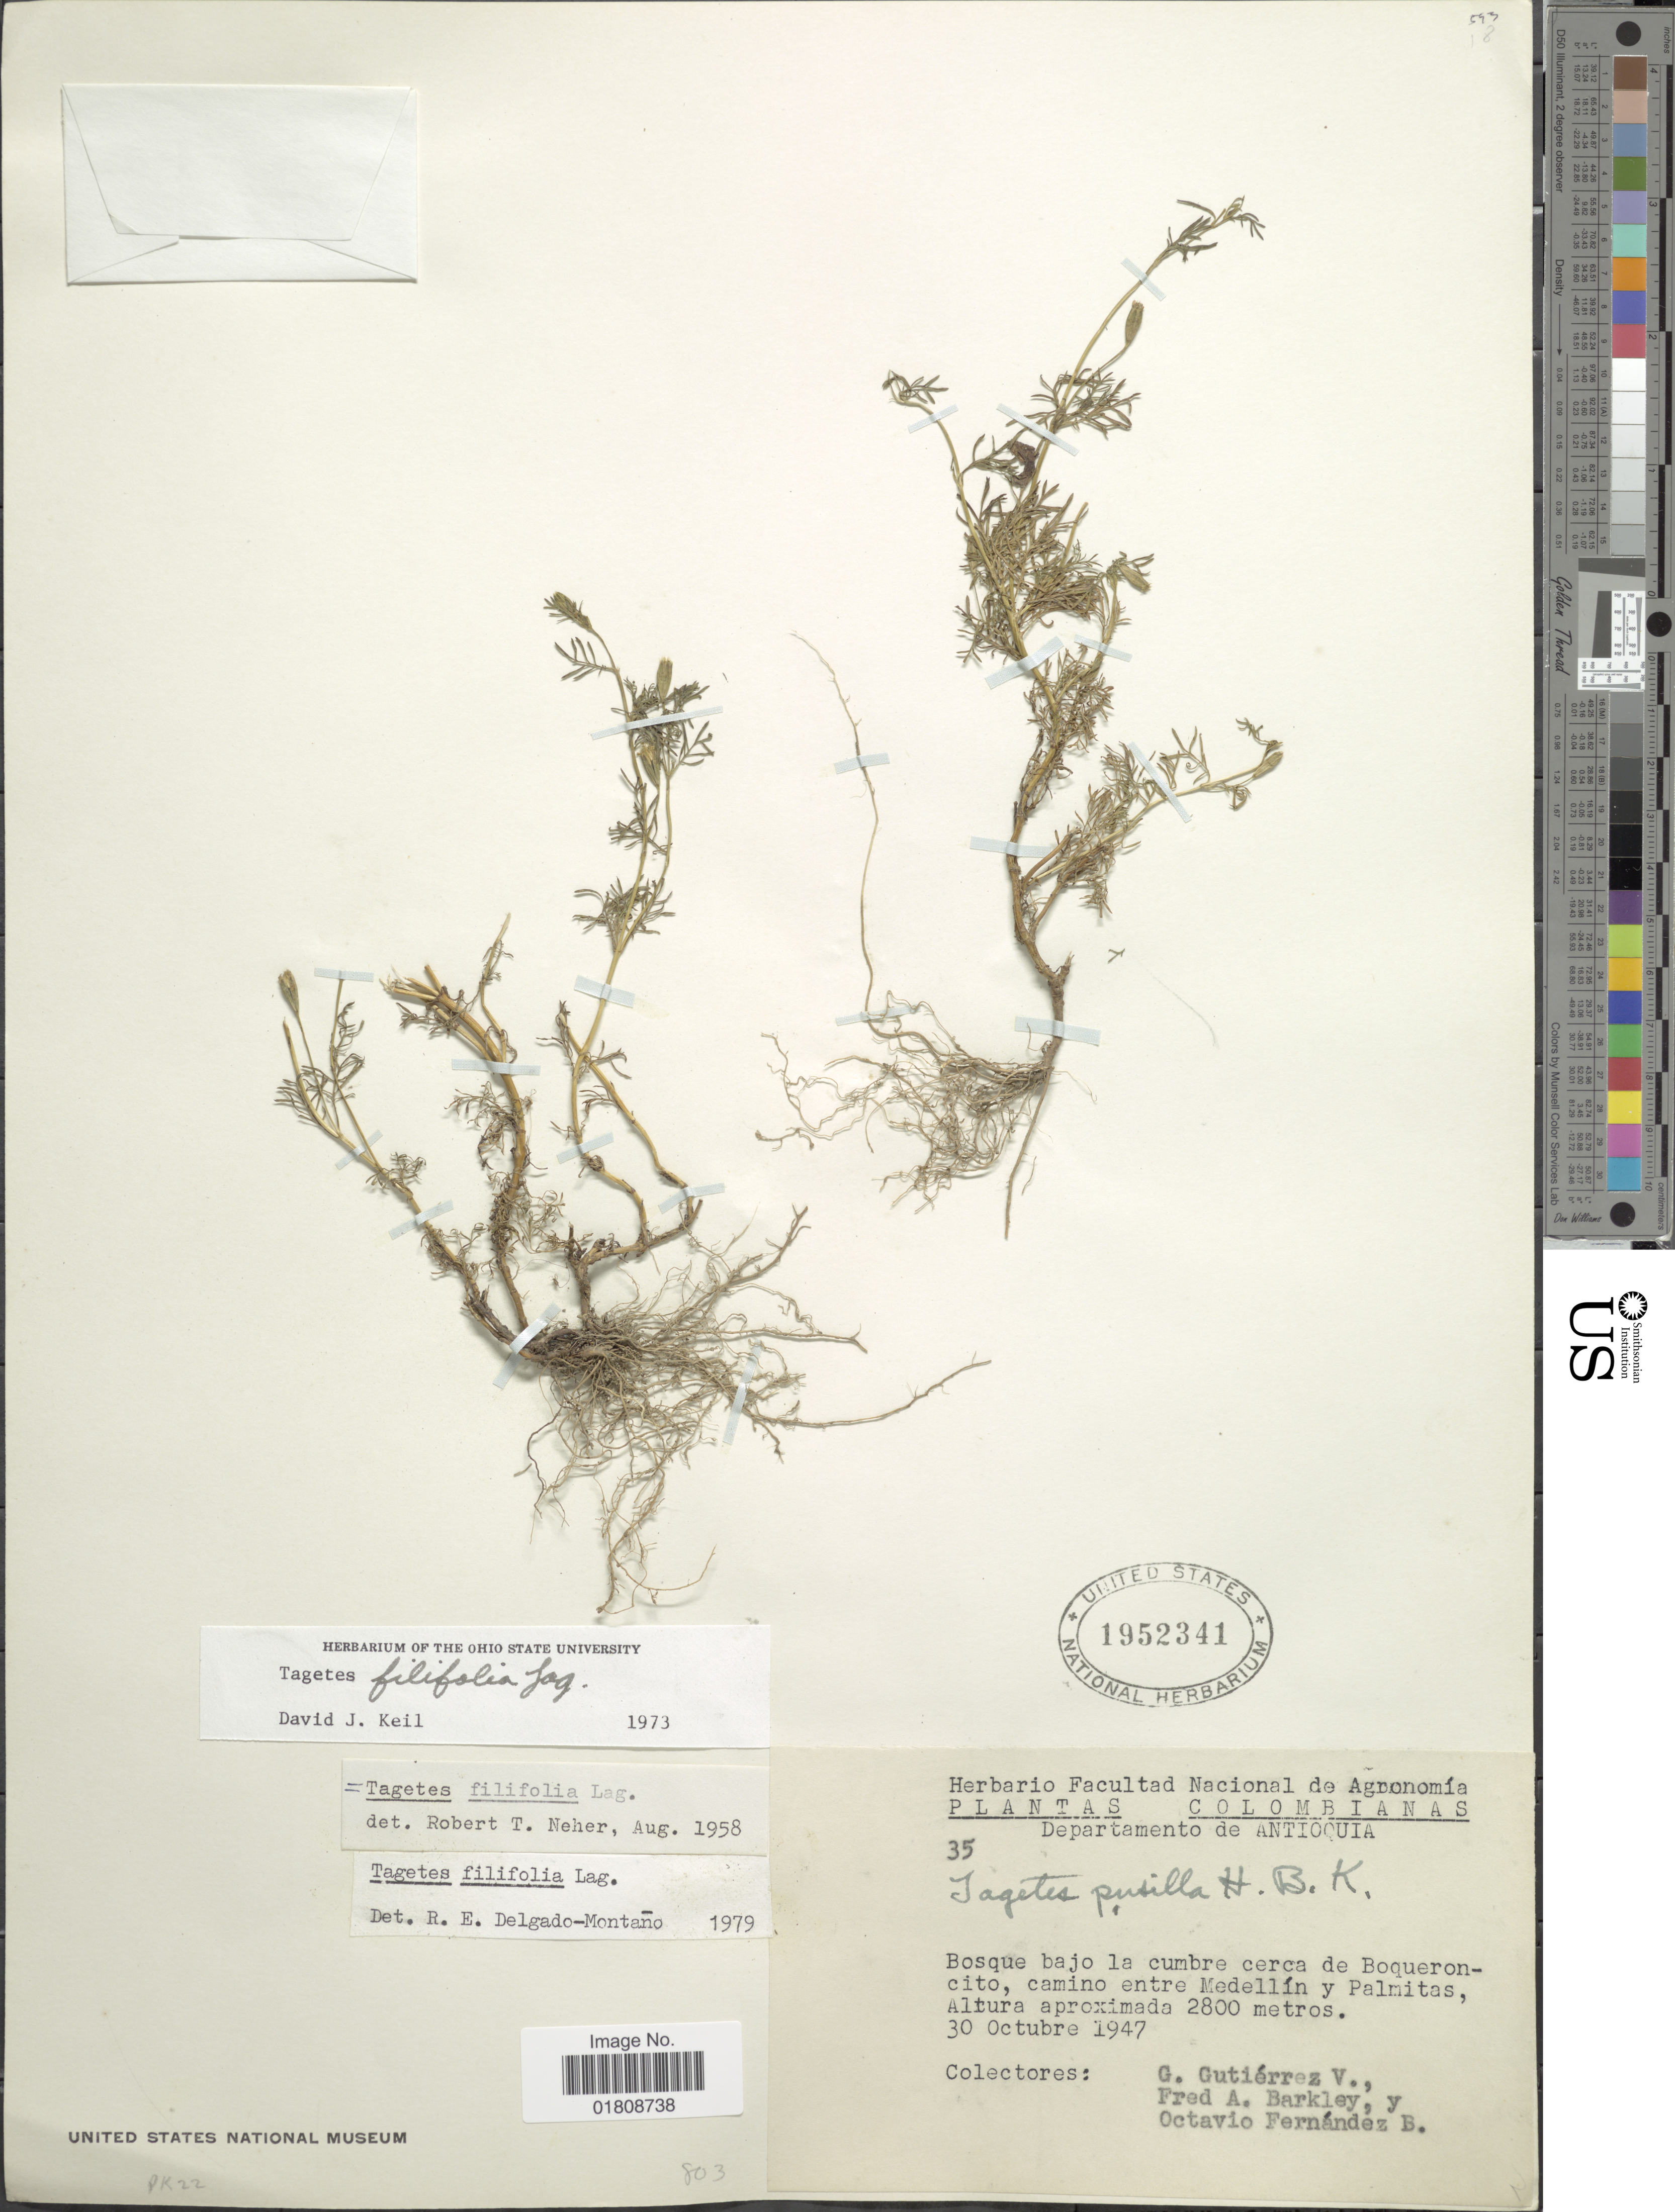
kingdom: Plantae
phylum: Tracheophyta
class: Magnoliopsida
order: Asterales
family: Asteraceae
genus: Tagetes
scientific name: Tagetes filifolia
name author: Lag.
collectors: G. Gutiérrez V., F. A. Barkley & O. Fernandez B.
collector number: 35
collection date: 1947-10-30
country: Colombia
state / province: Antioquia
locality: La cumbre cerca de Boqueroncito, camino entre Medellin y Palmitas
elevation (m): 2800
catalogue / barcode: US 1952341